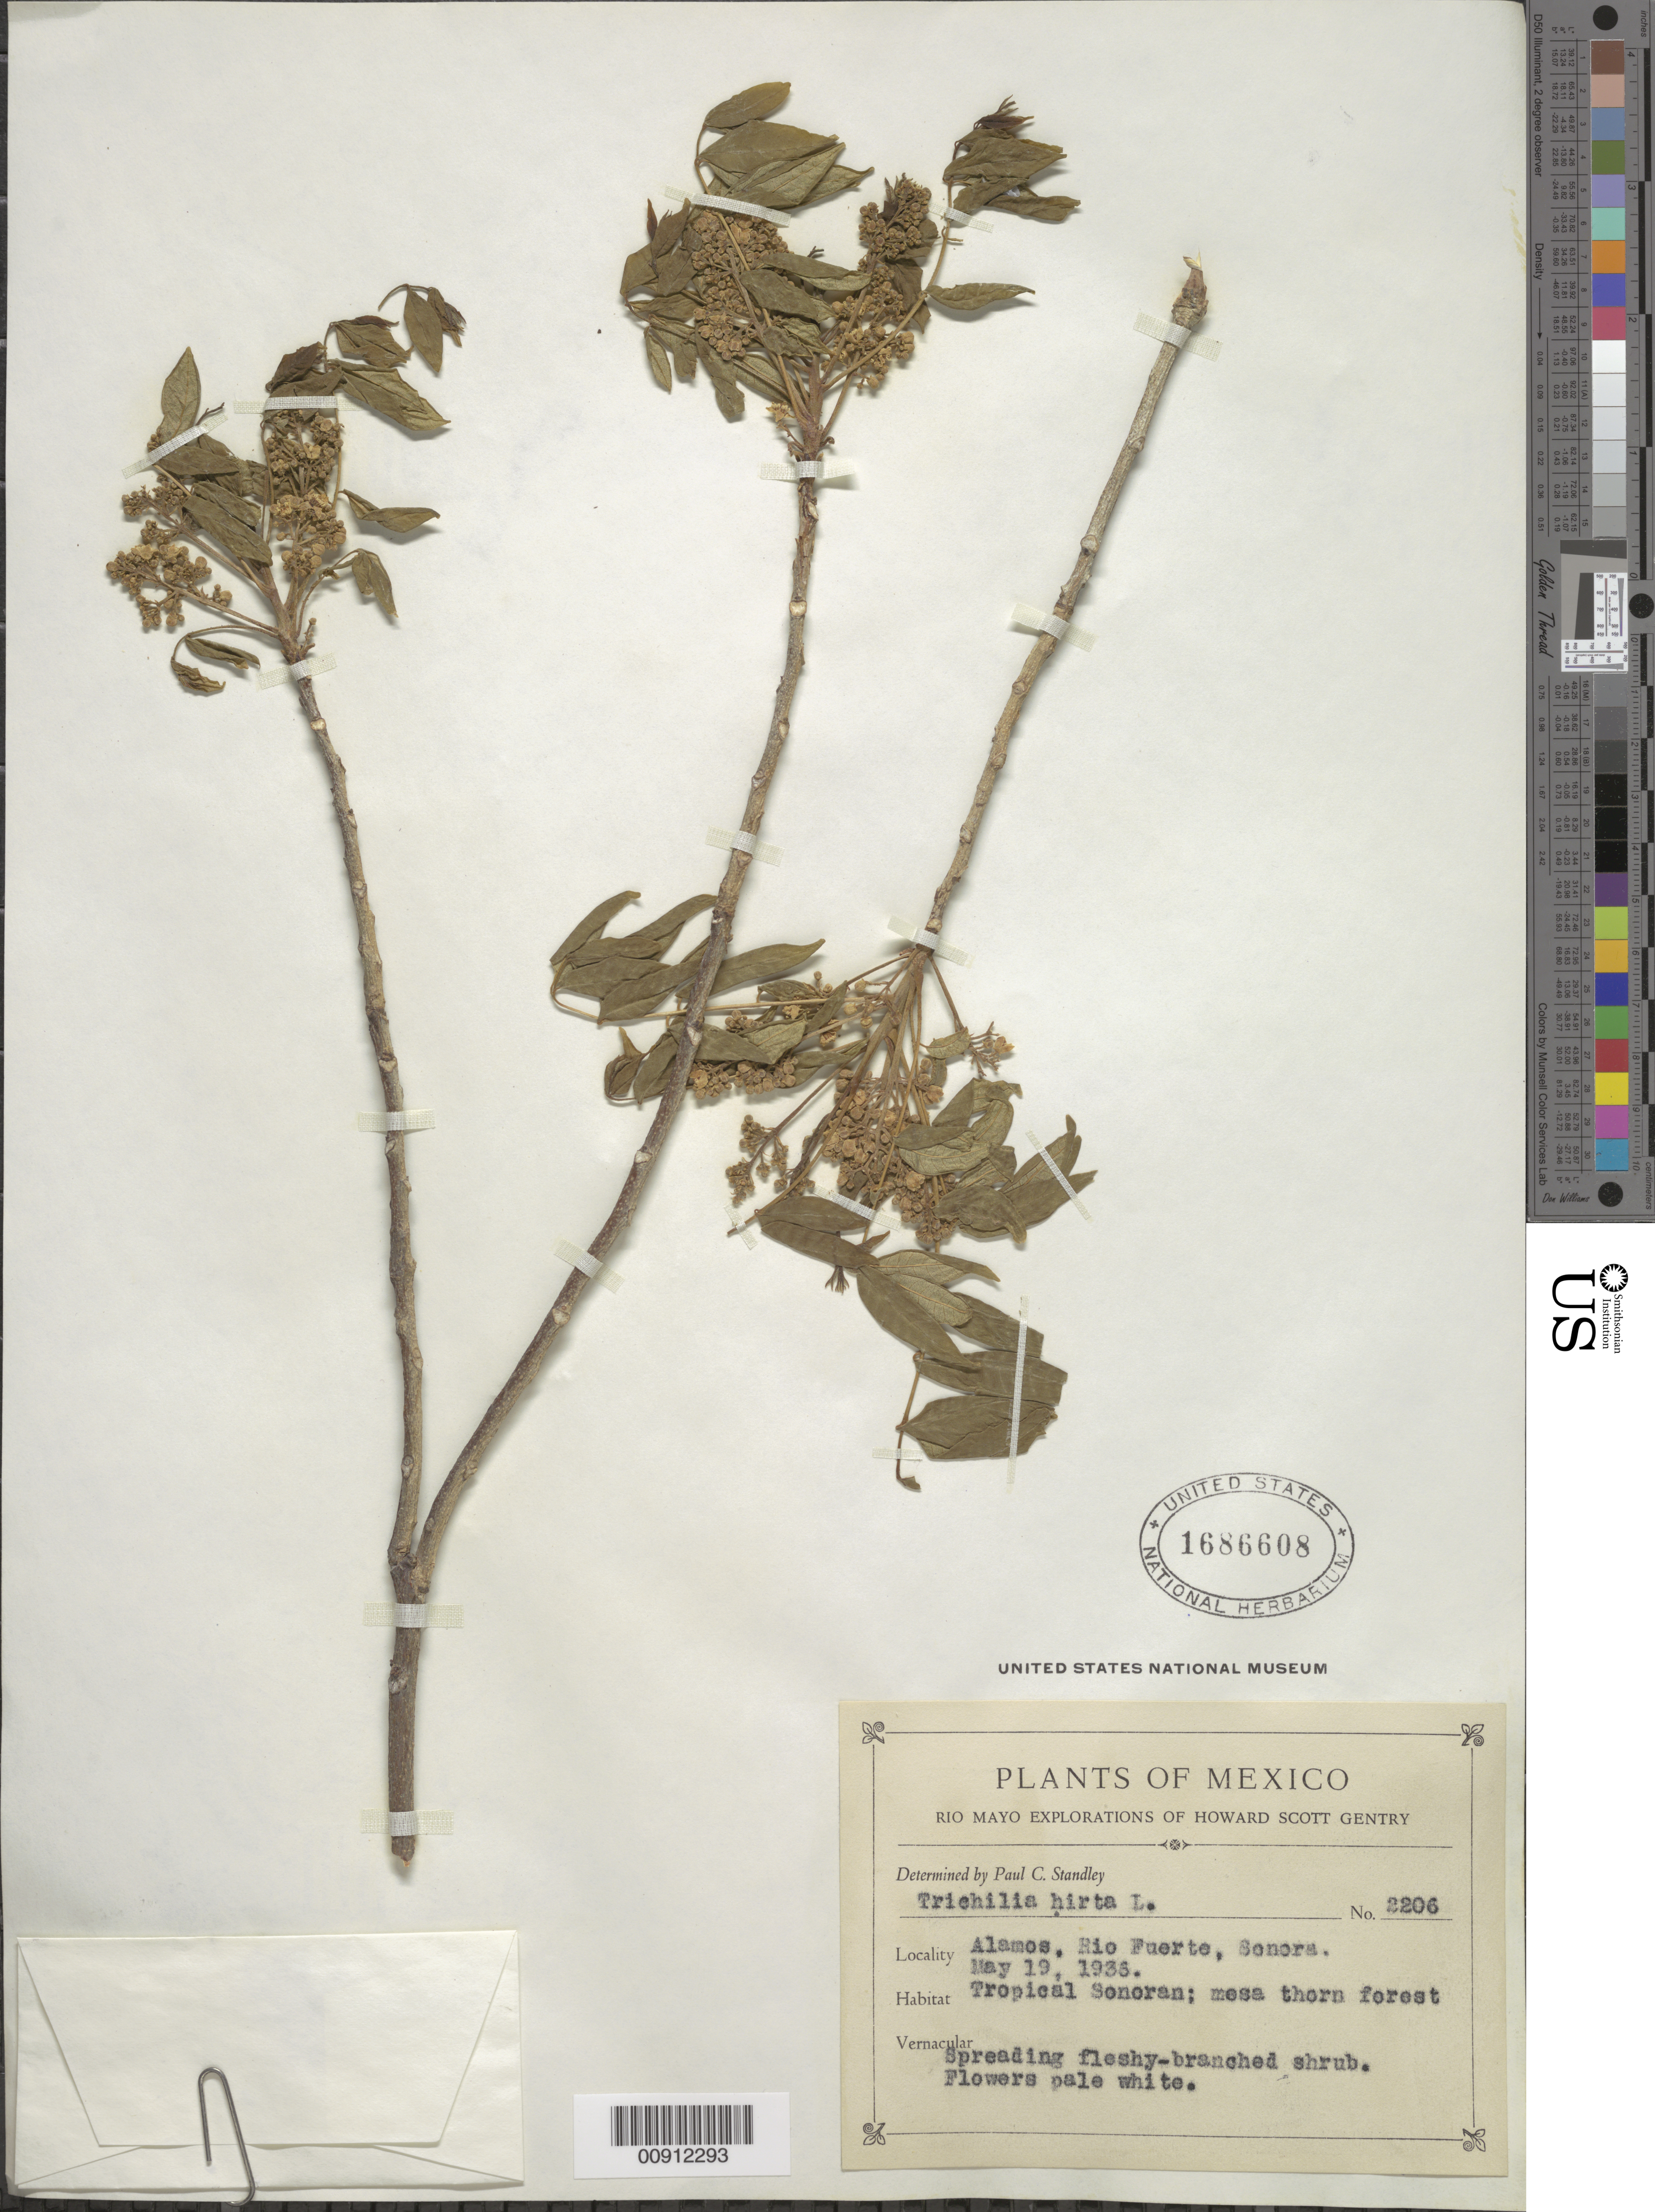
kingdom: Plantae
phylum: Tracheophyta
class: Magnoliopsida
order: Sapindales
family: Meliaceae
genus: Trichilia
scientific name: Trichilia hirta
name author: L.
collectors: H. S. Gentry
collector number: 2206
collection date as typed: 19 May 1936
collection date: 1936-05-19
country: Mexico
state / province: Sonora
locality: Alamos, Río Fuerte, Sonora.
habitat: Tropical Sonoran; mesa thorn forest.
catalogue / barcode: US 1686608